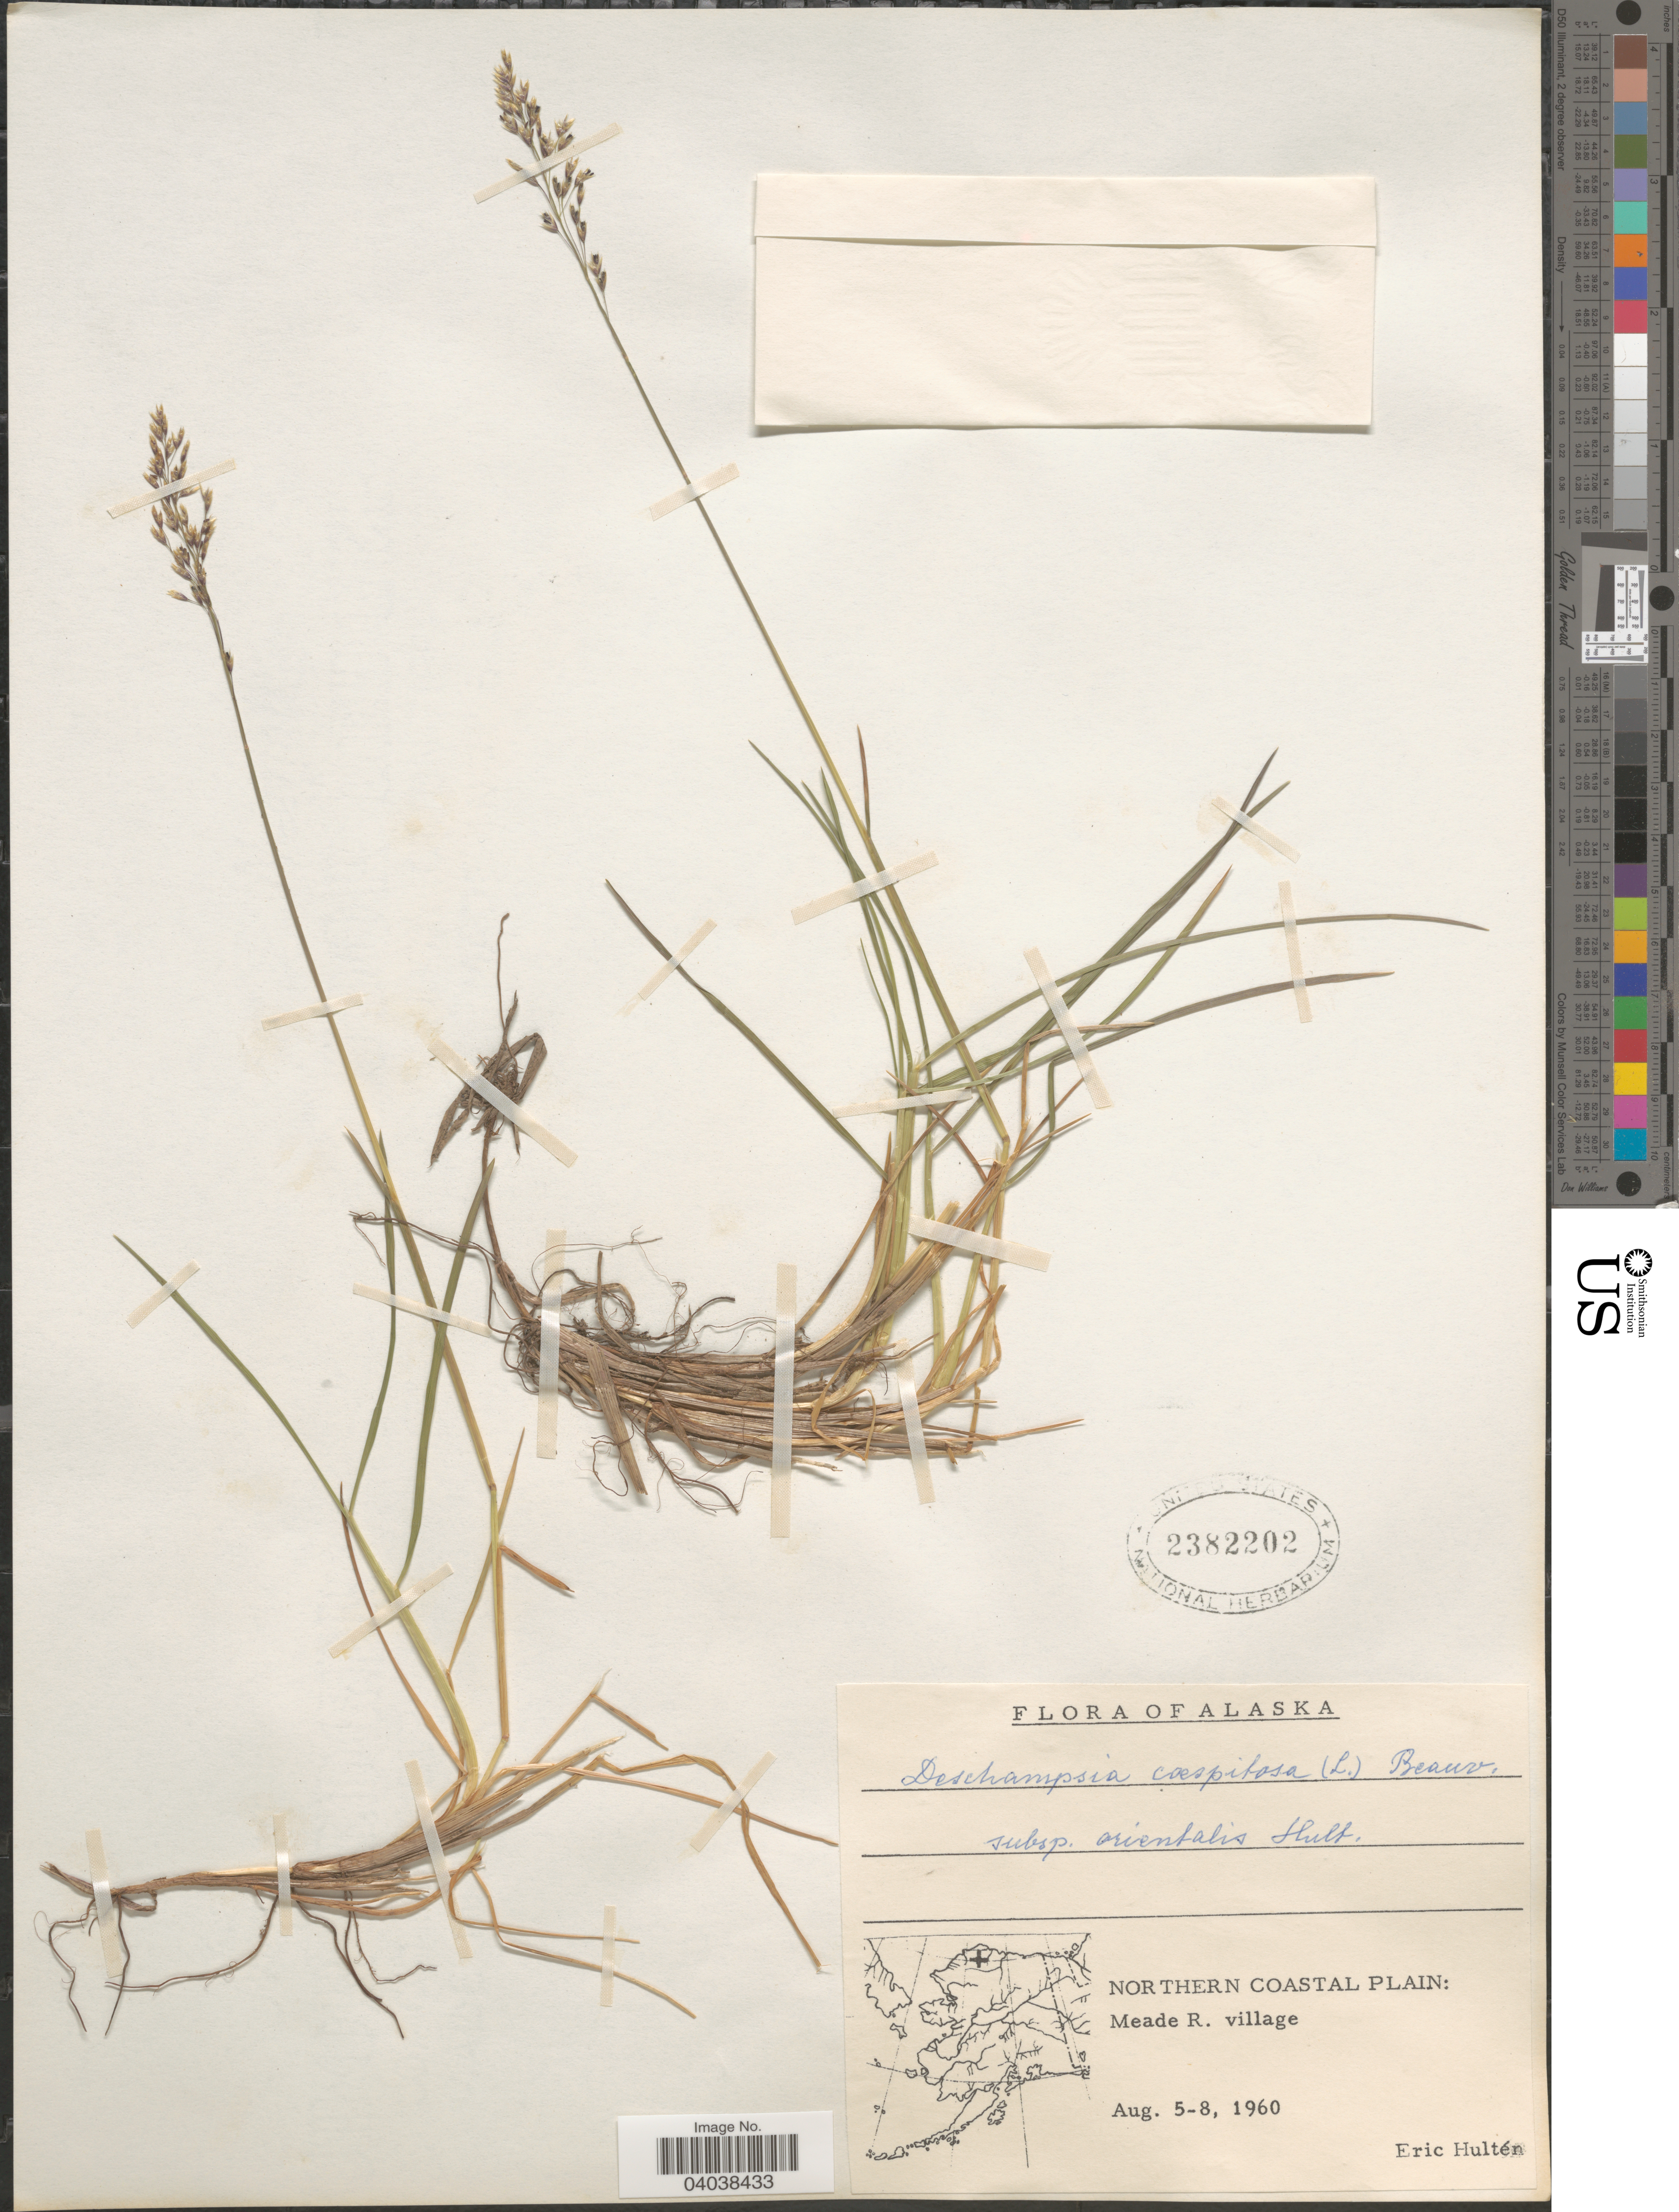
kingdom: Plantae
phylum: Tracheophyta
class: Liliopsida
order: Poales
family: Poaceae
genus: Deschampsia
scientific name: Deschampsia cespitosa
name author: (L.) P. Beauv.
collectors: E. G. Hultén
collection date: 1960-08-05/1960-08-08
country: United States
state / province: Alaska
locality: Northern Coastal Plain: Meade R. village.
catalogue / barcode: US 2382202